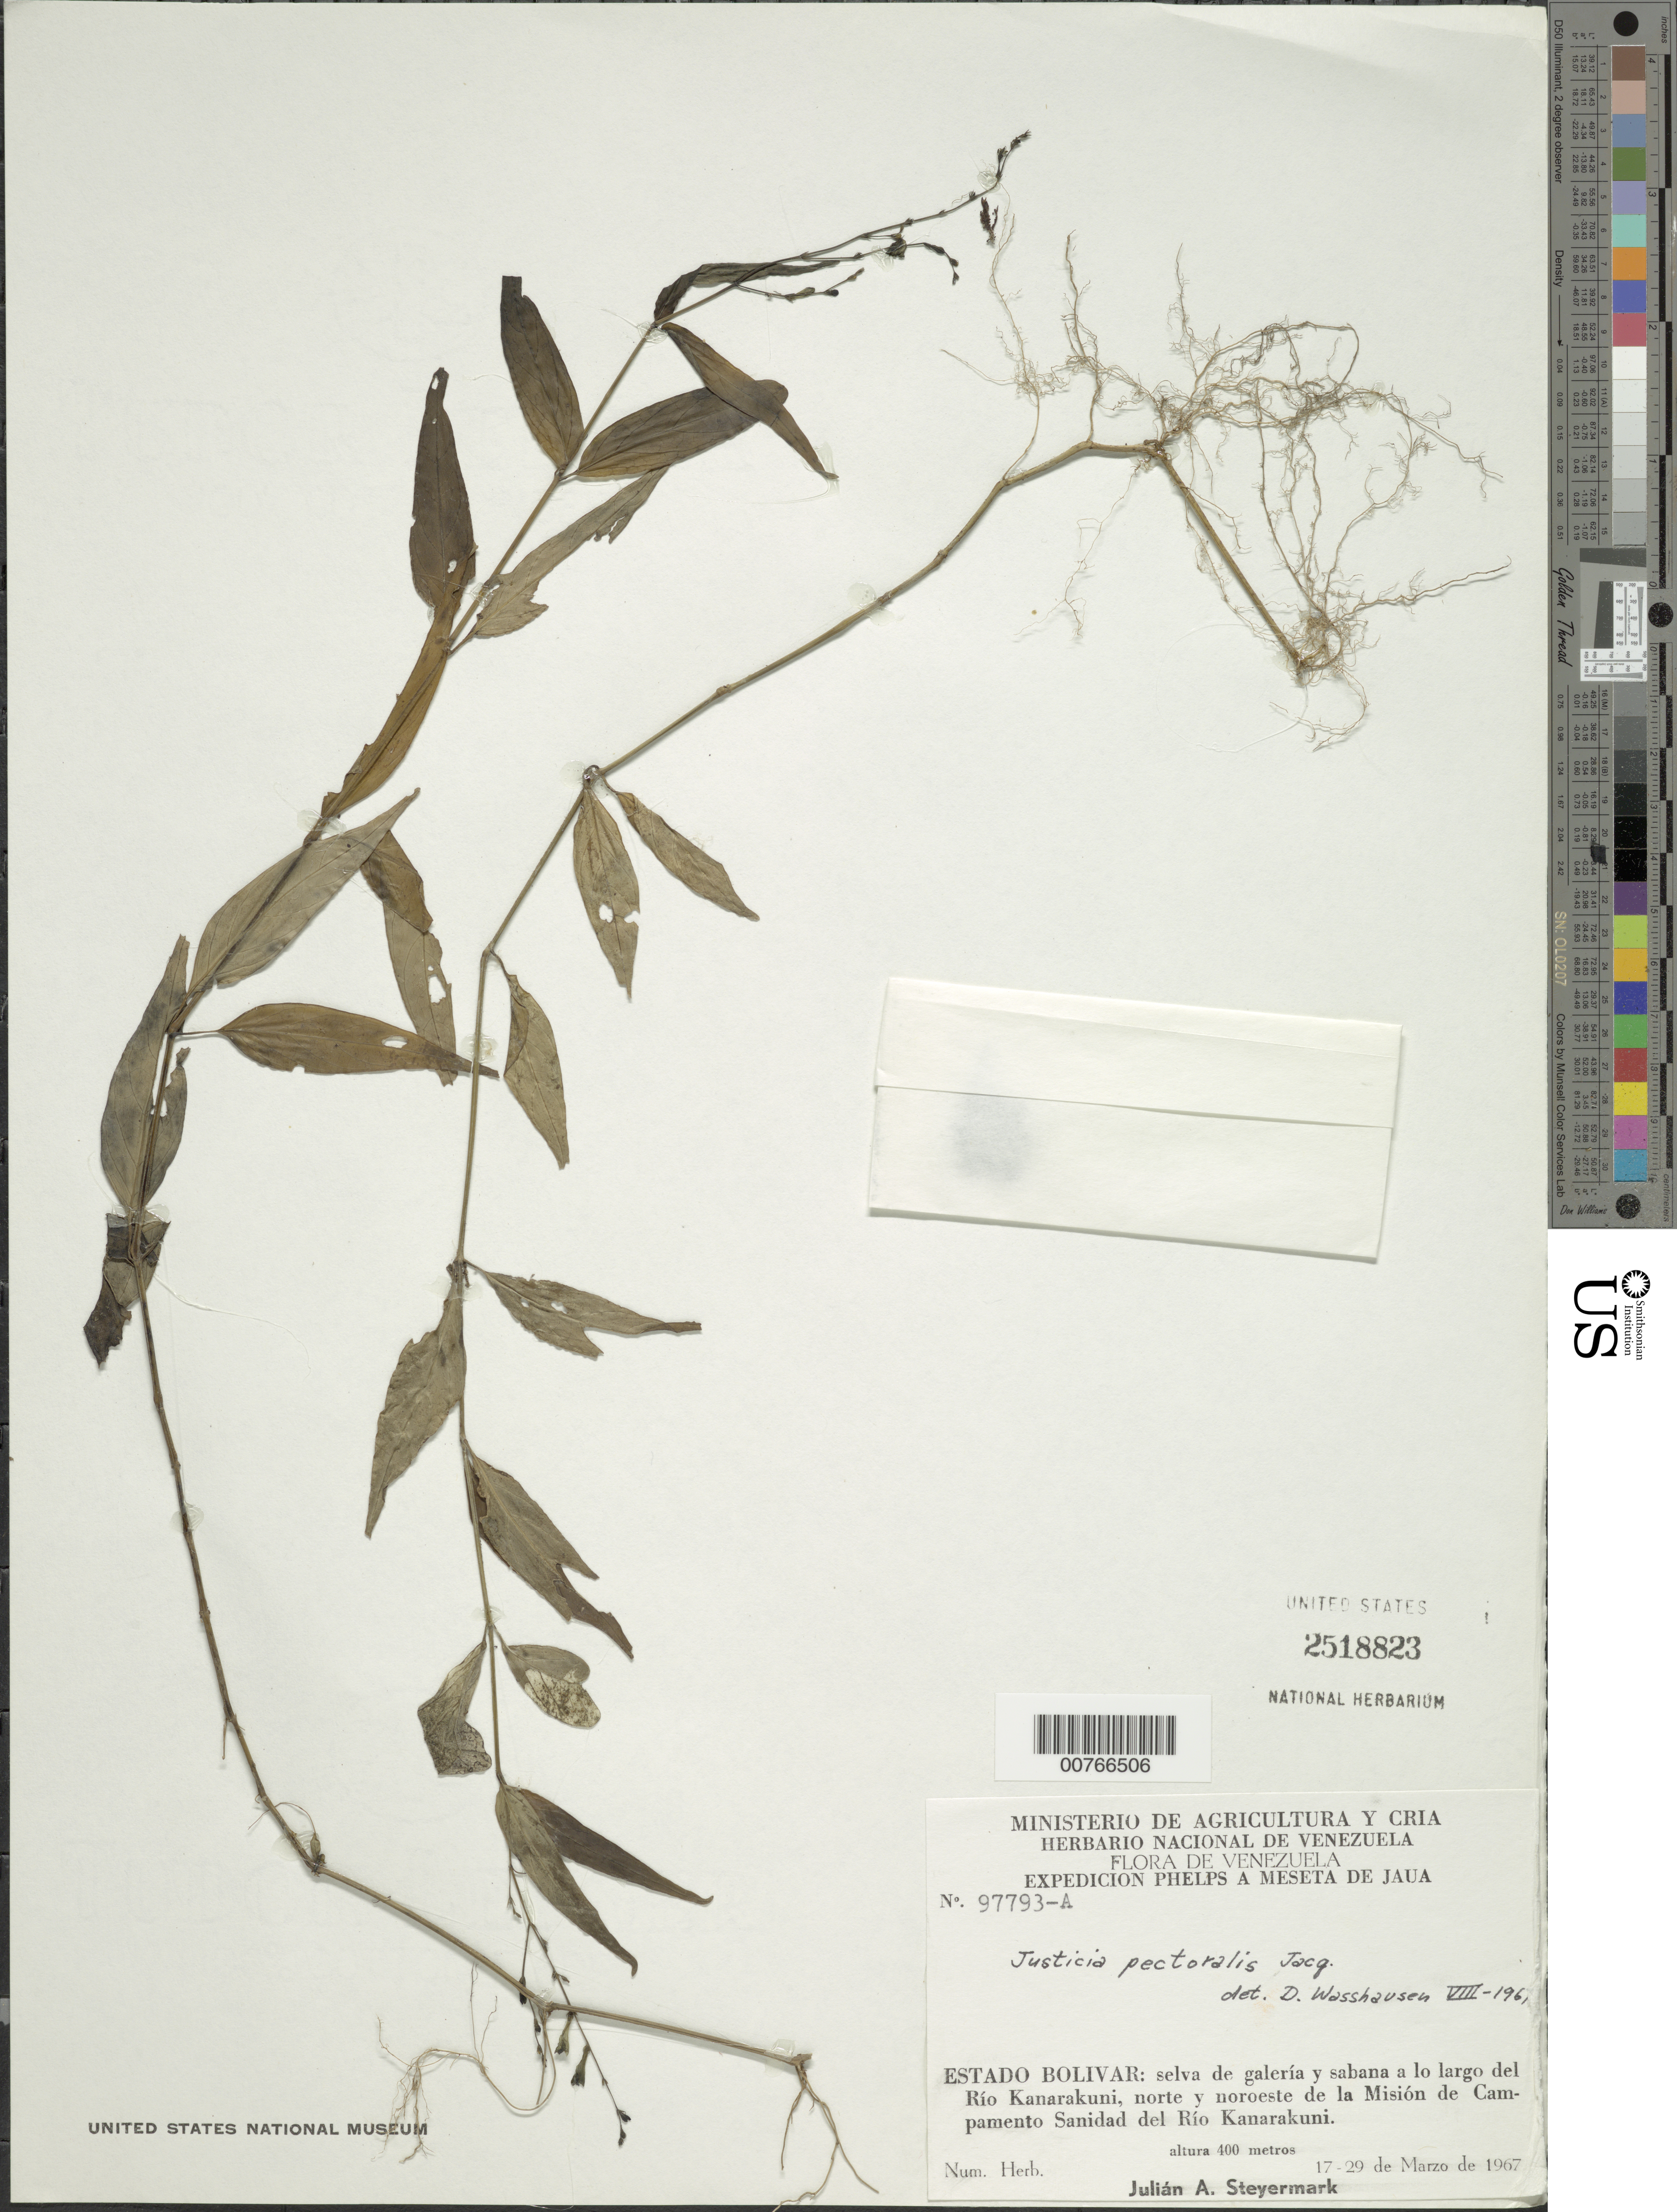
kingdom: Plantae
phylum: Tracheophyta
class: Magnoliopsida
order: Lamiales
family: Acanthaceae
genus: Justicia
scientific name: Justicia pectoralis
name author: Jacq.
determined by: Wasshausen, Dieter C., (BOT), Smithsonian Institution - National Museum of Natural History (UNITED STATES)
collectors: J. Steyermark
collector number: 97793 A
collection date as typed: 17-Mar-67 to 29-Mar-67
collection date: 1967-03-17/1967-03-29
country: Venezuela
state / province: Bolívar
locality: Río Kanarakuni, N and NW of Mision de Campamento Sanidad del Río Kanarakuni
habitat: Gallery forest and savanna along river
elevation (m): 400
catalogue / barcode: US 2518823